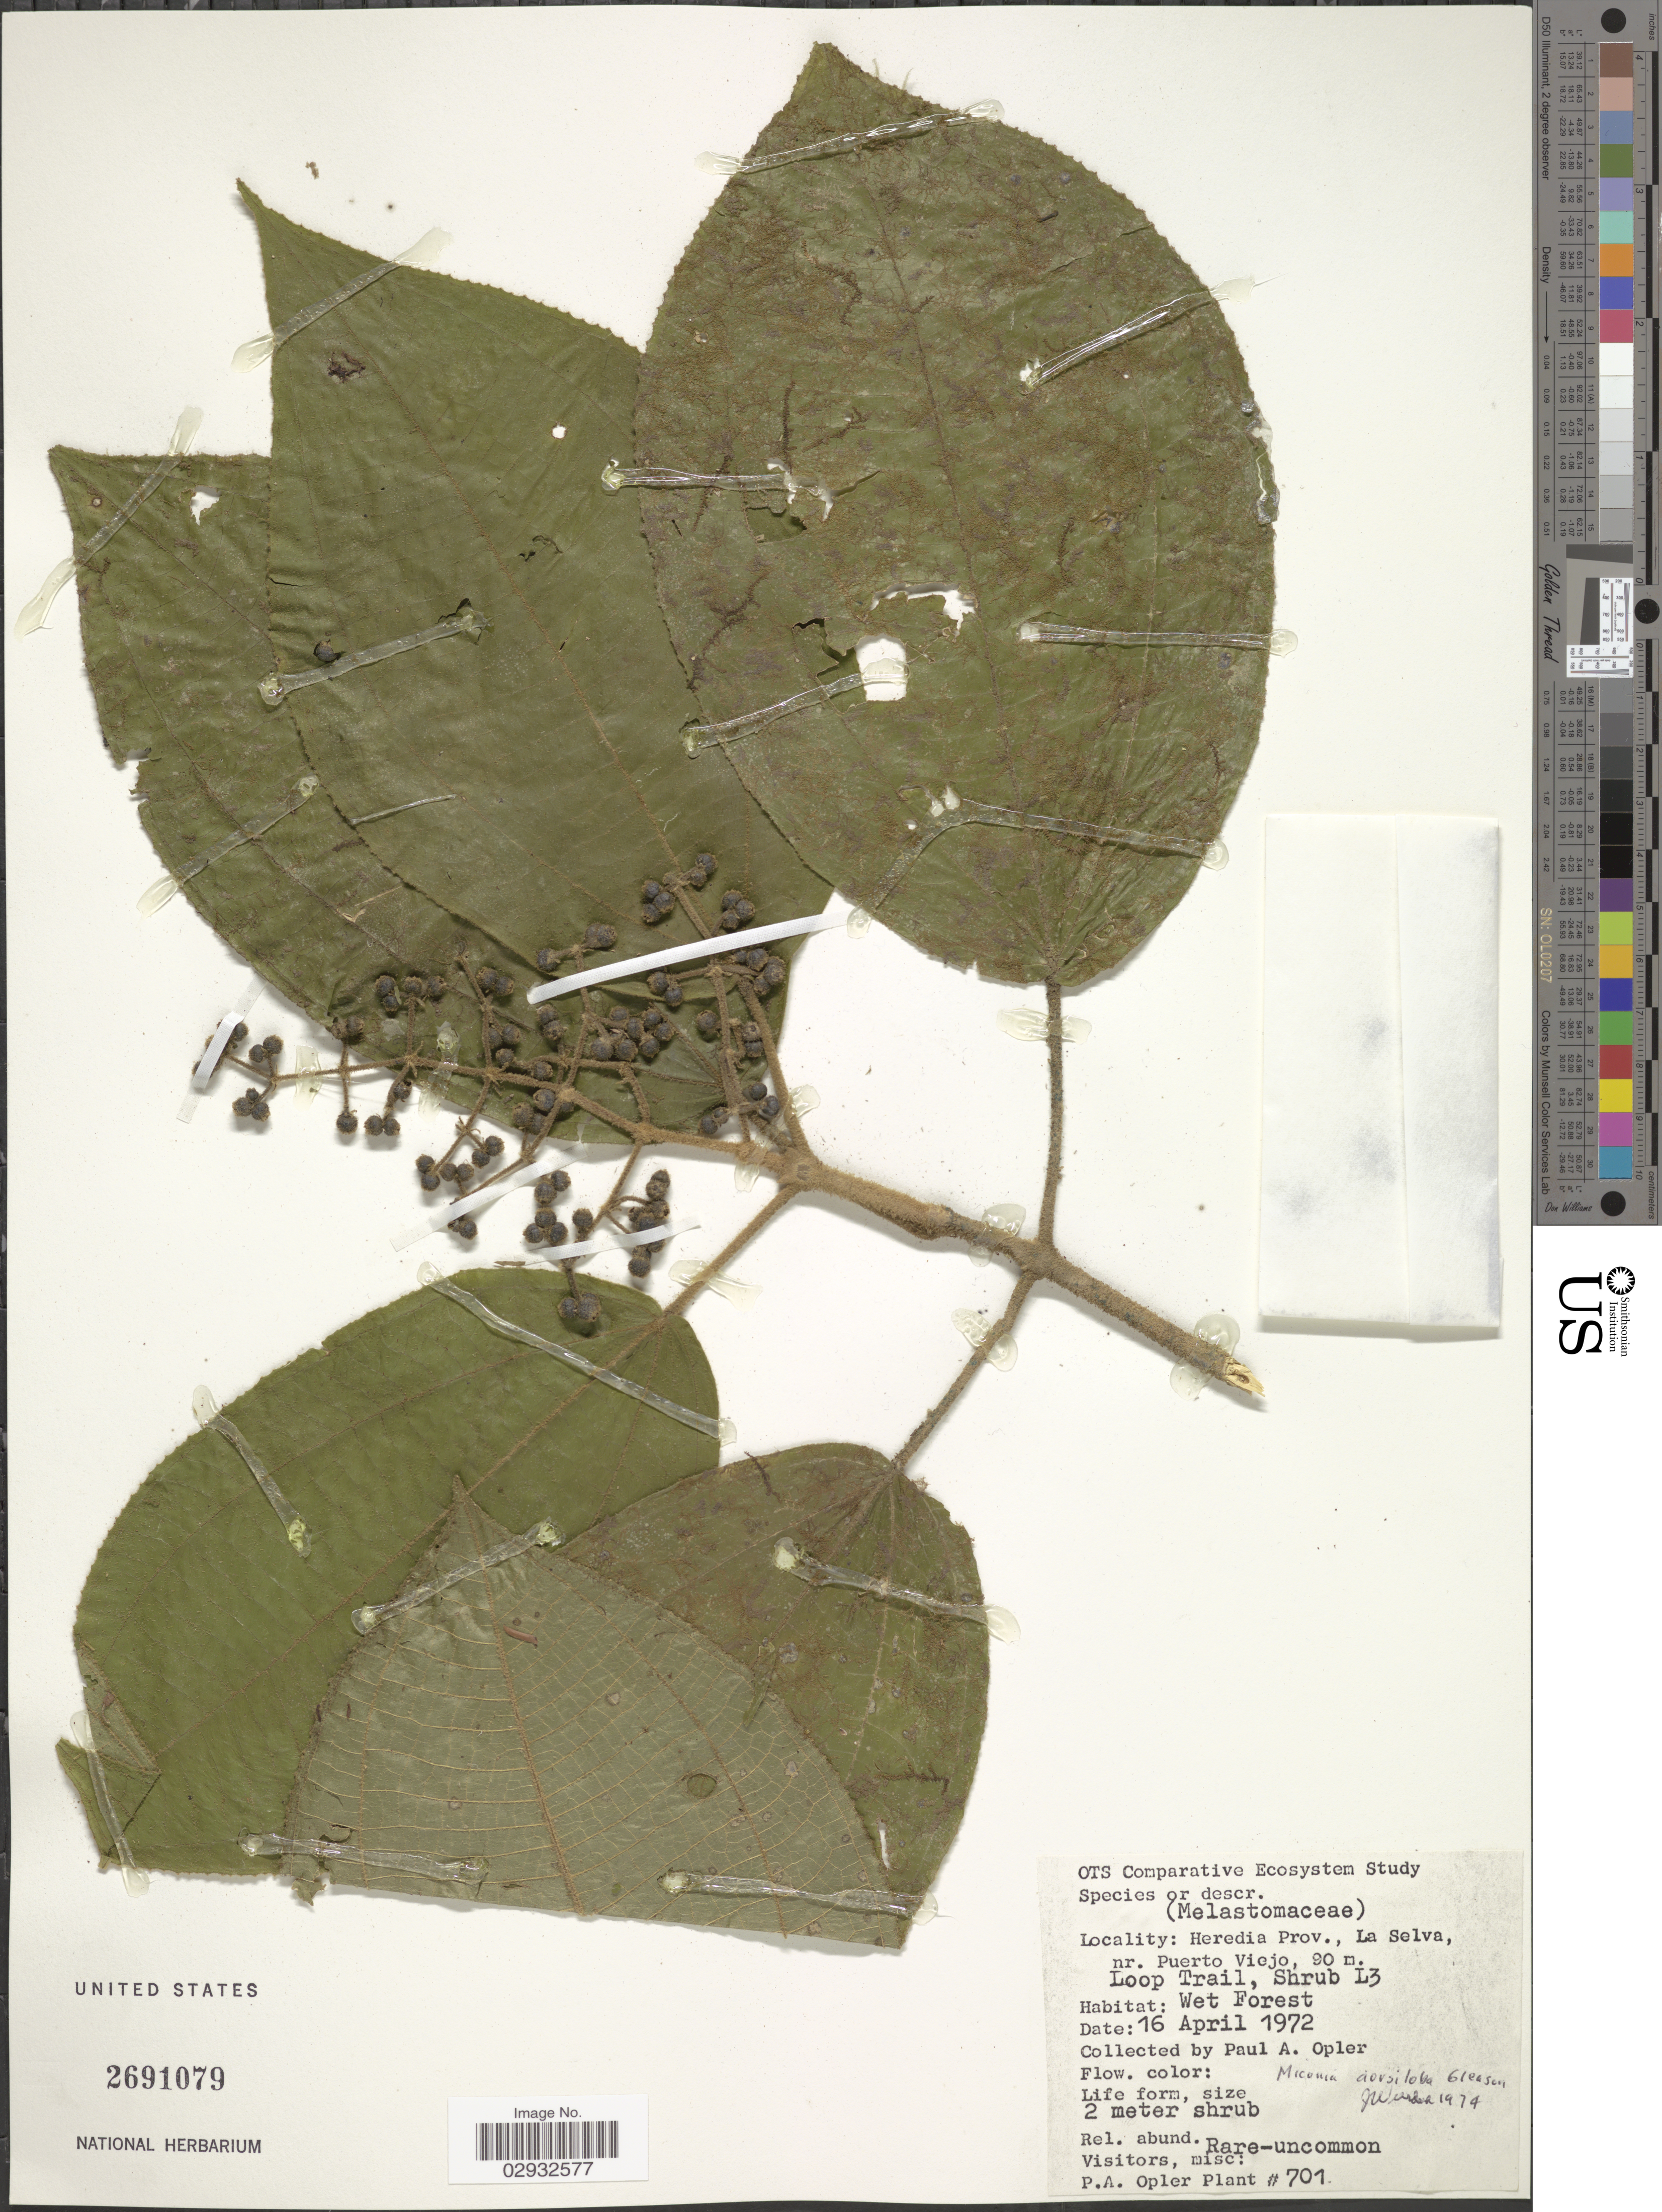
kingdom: Plantae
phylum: Tracheophyta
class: Magnoliopsida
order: Myrtales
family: Melastomataceae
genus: Miconia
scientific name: Miconia dorsiloba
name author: Gleason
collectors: P. Opler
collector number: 701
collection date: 1972-04-16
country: Costa Rica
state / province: Heredia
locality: La Selva, nr. Puerto Viejo. Loop Trail.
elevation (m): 90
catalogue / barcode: US 2691079